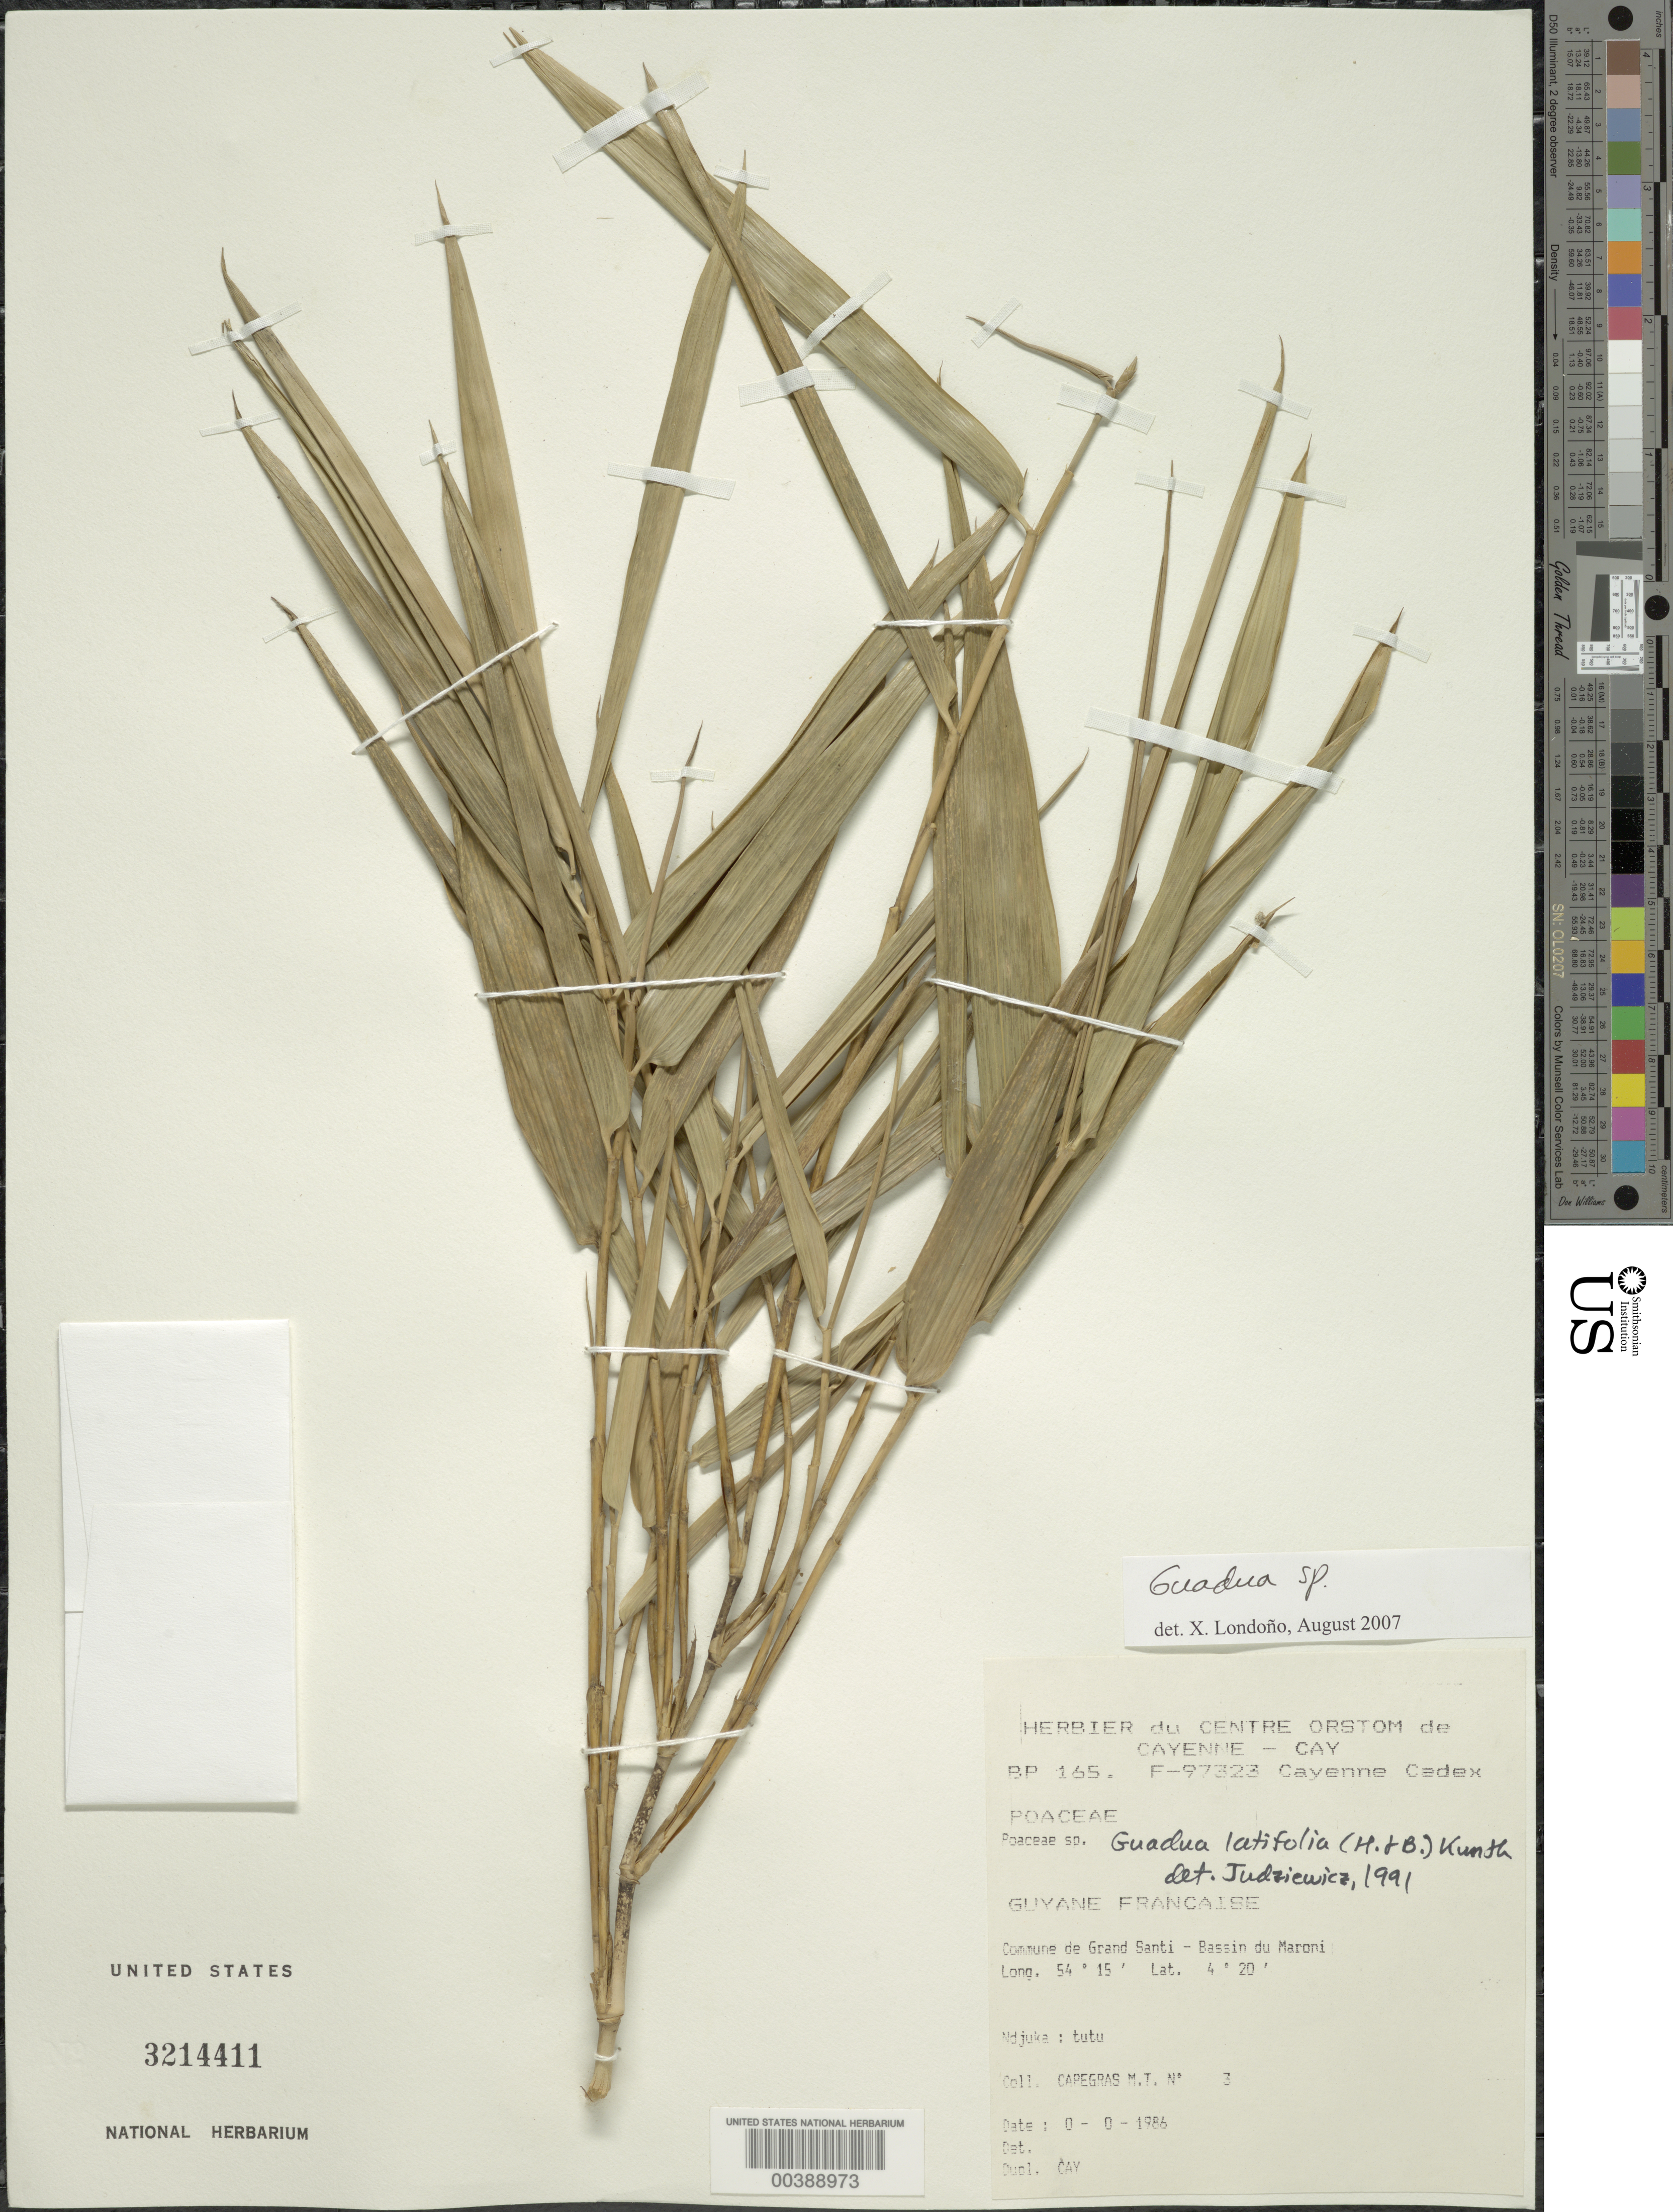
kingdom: Plantae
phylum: Tracheophyta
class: Liliopsida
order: Poales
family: Poaceae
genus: Guadua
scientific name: Guadua sp.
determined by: Londoño, X., (TULV), Jardin Botanico "Juan Maria Cespedes"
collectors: M. Capegras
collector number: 3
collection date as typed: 1986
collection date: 1986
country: French Guiana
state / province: Saint-Laurent-du-Maroni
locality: Commune de Grand Santi; Bassin du Maroni. [former Arrondissement of Inini.]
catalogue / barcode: US 3214411